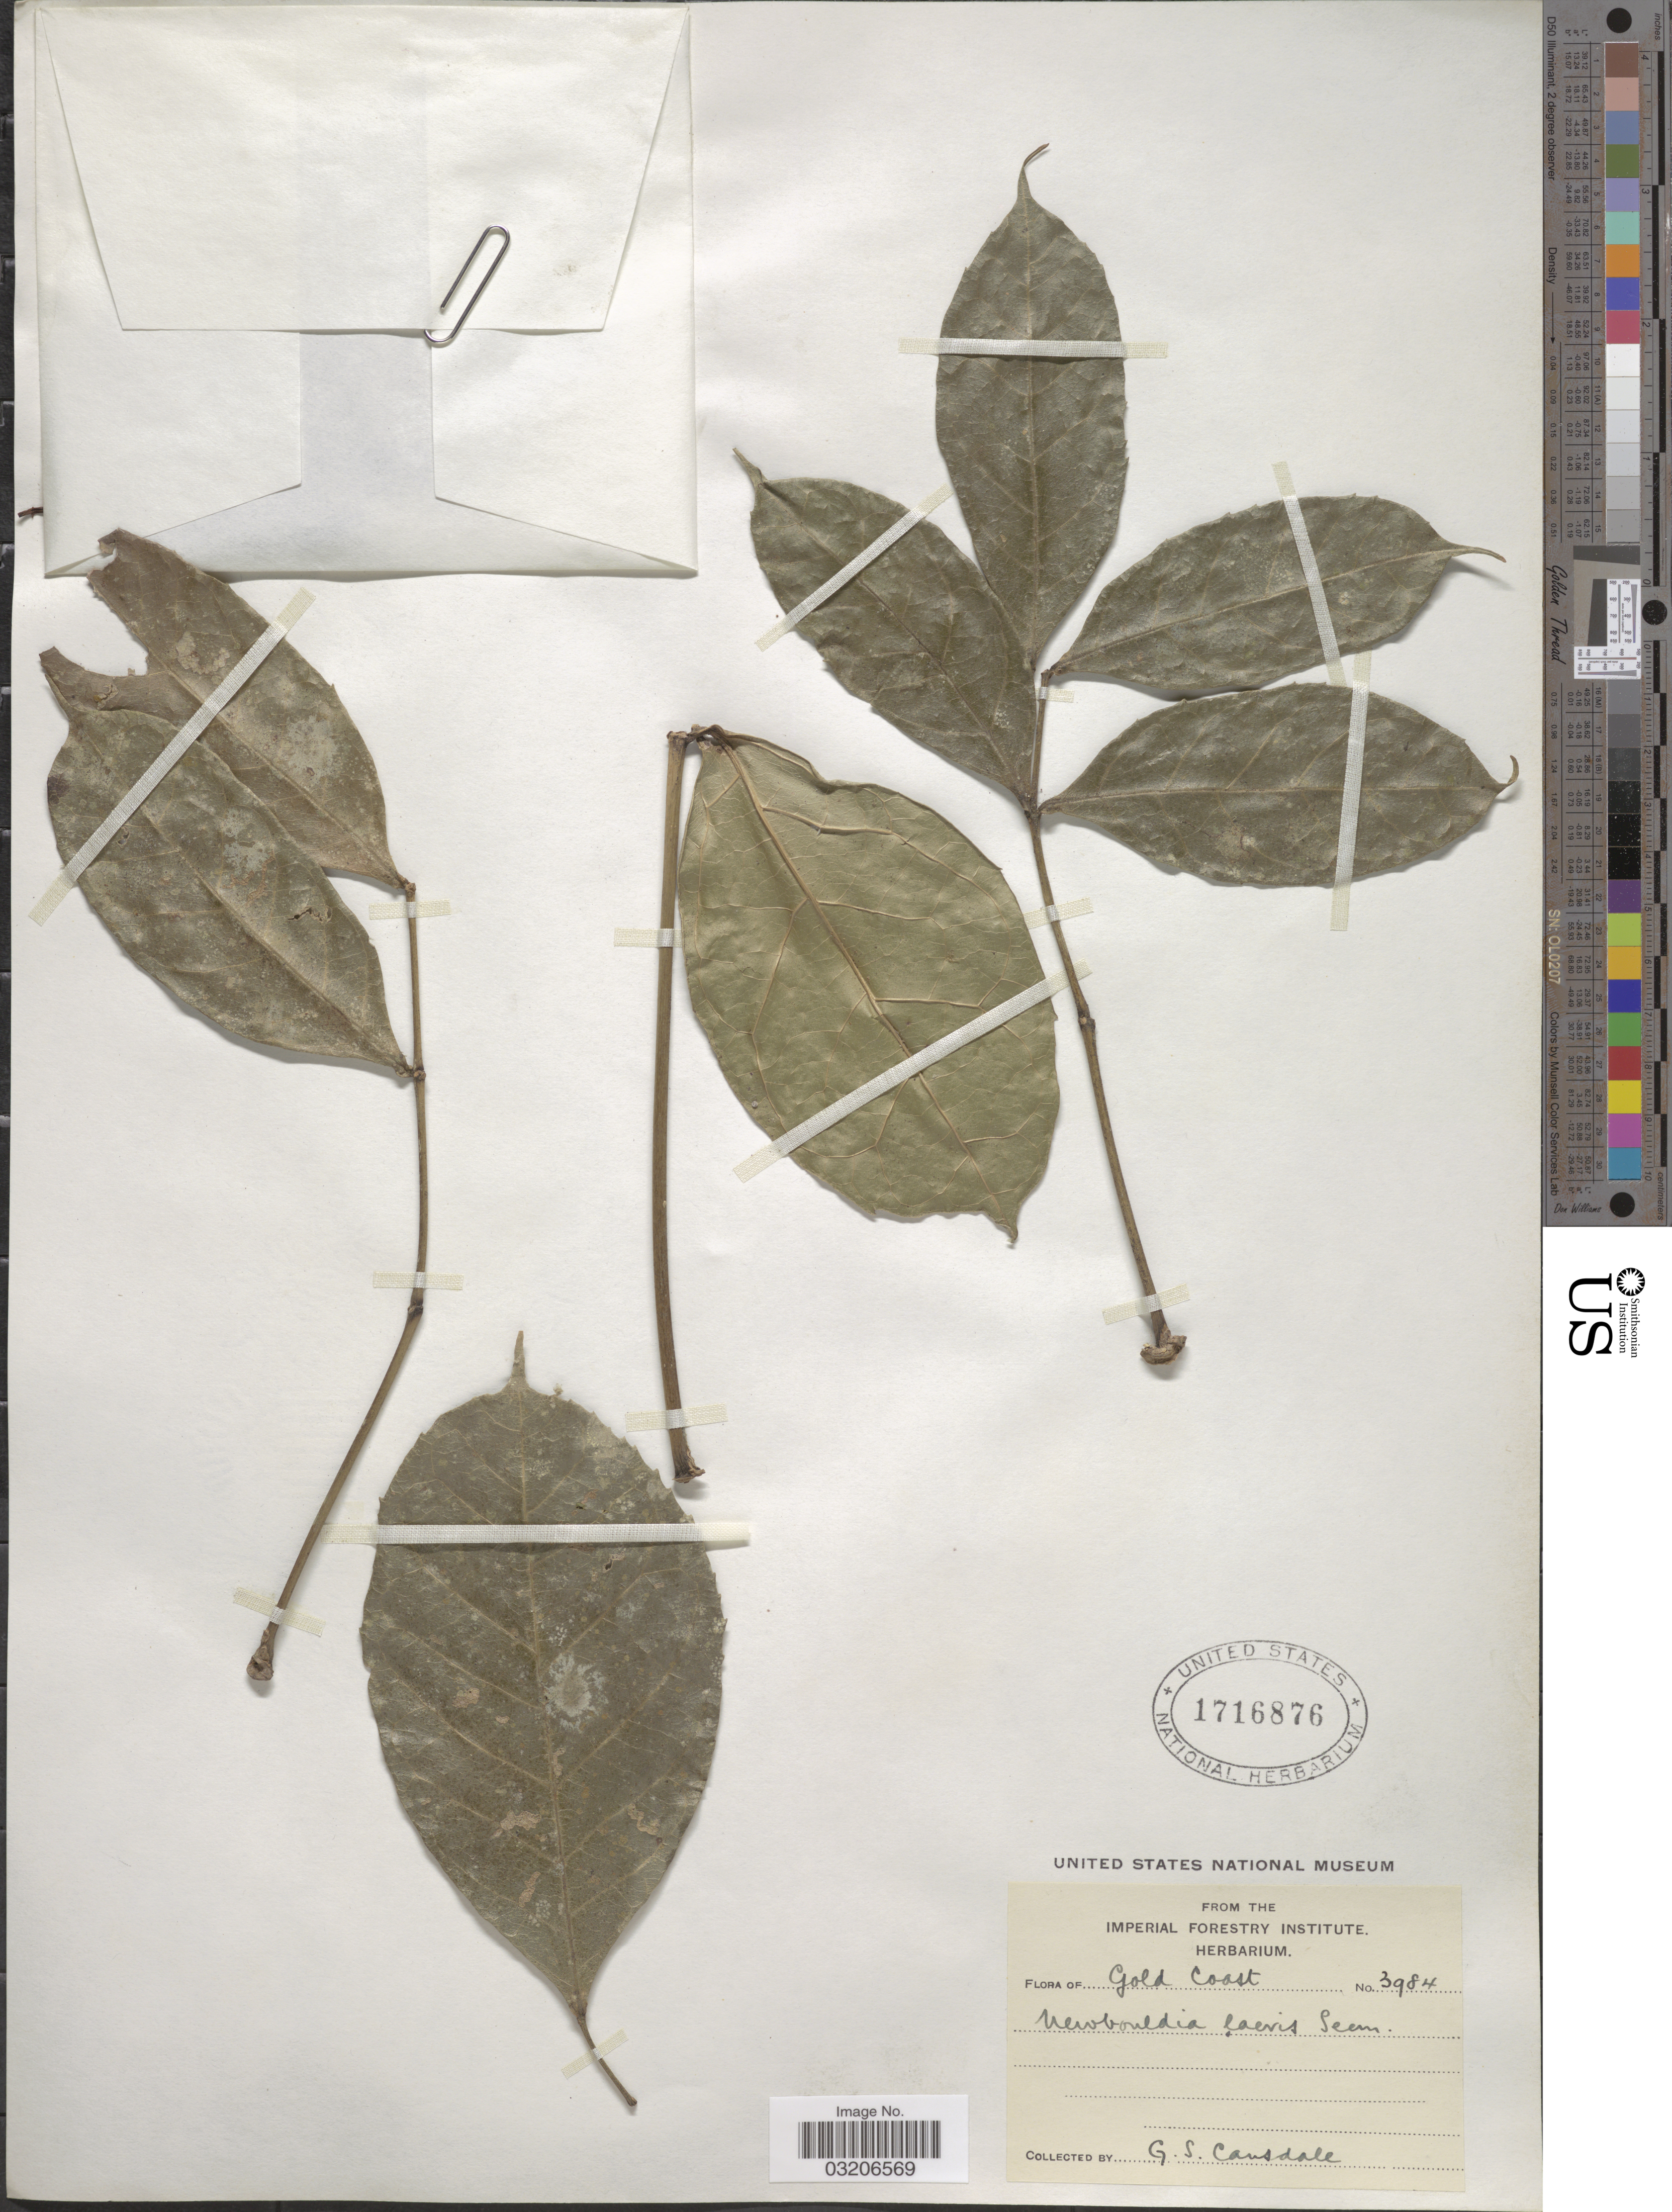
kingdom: Plantae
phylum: Tracheophyta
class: Magnoliopsida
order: Lamiales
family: Bignoniaceae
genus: Newbouldia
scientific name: Newbouldia laevis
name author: (P. Beauv.) Seem. ex Bureau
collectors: G. Cansdale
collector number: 3984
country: Ghana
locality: Gold Coast.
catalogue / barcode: US 1716876